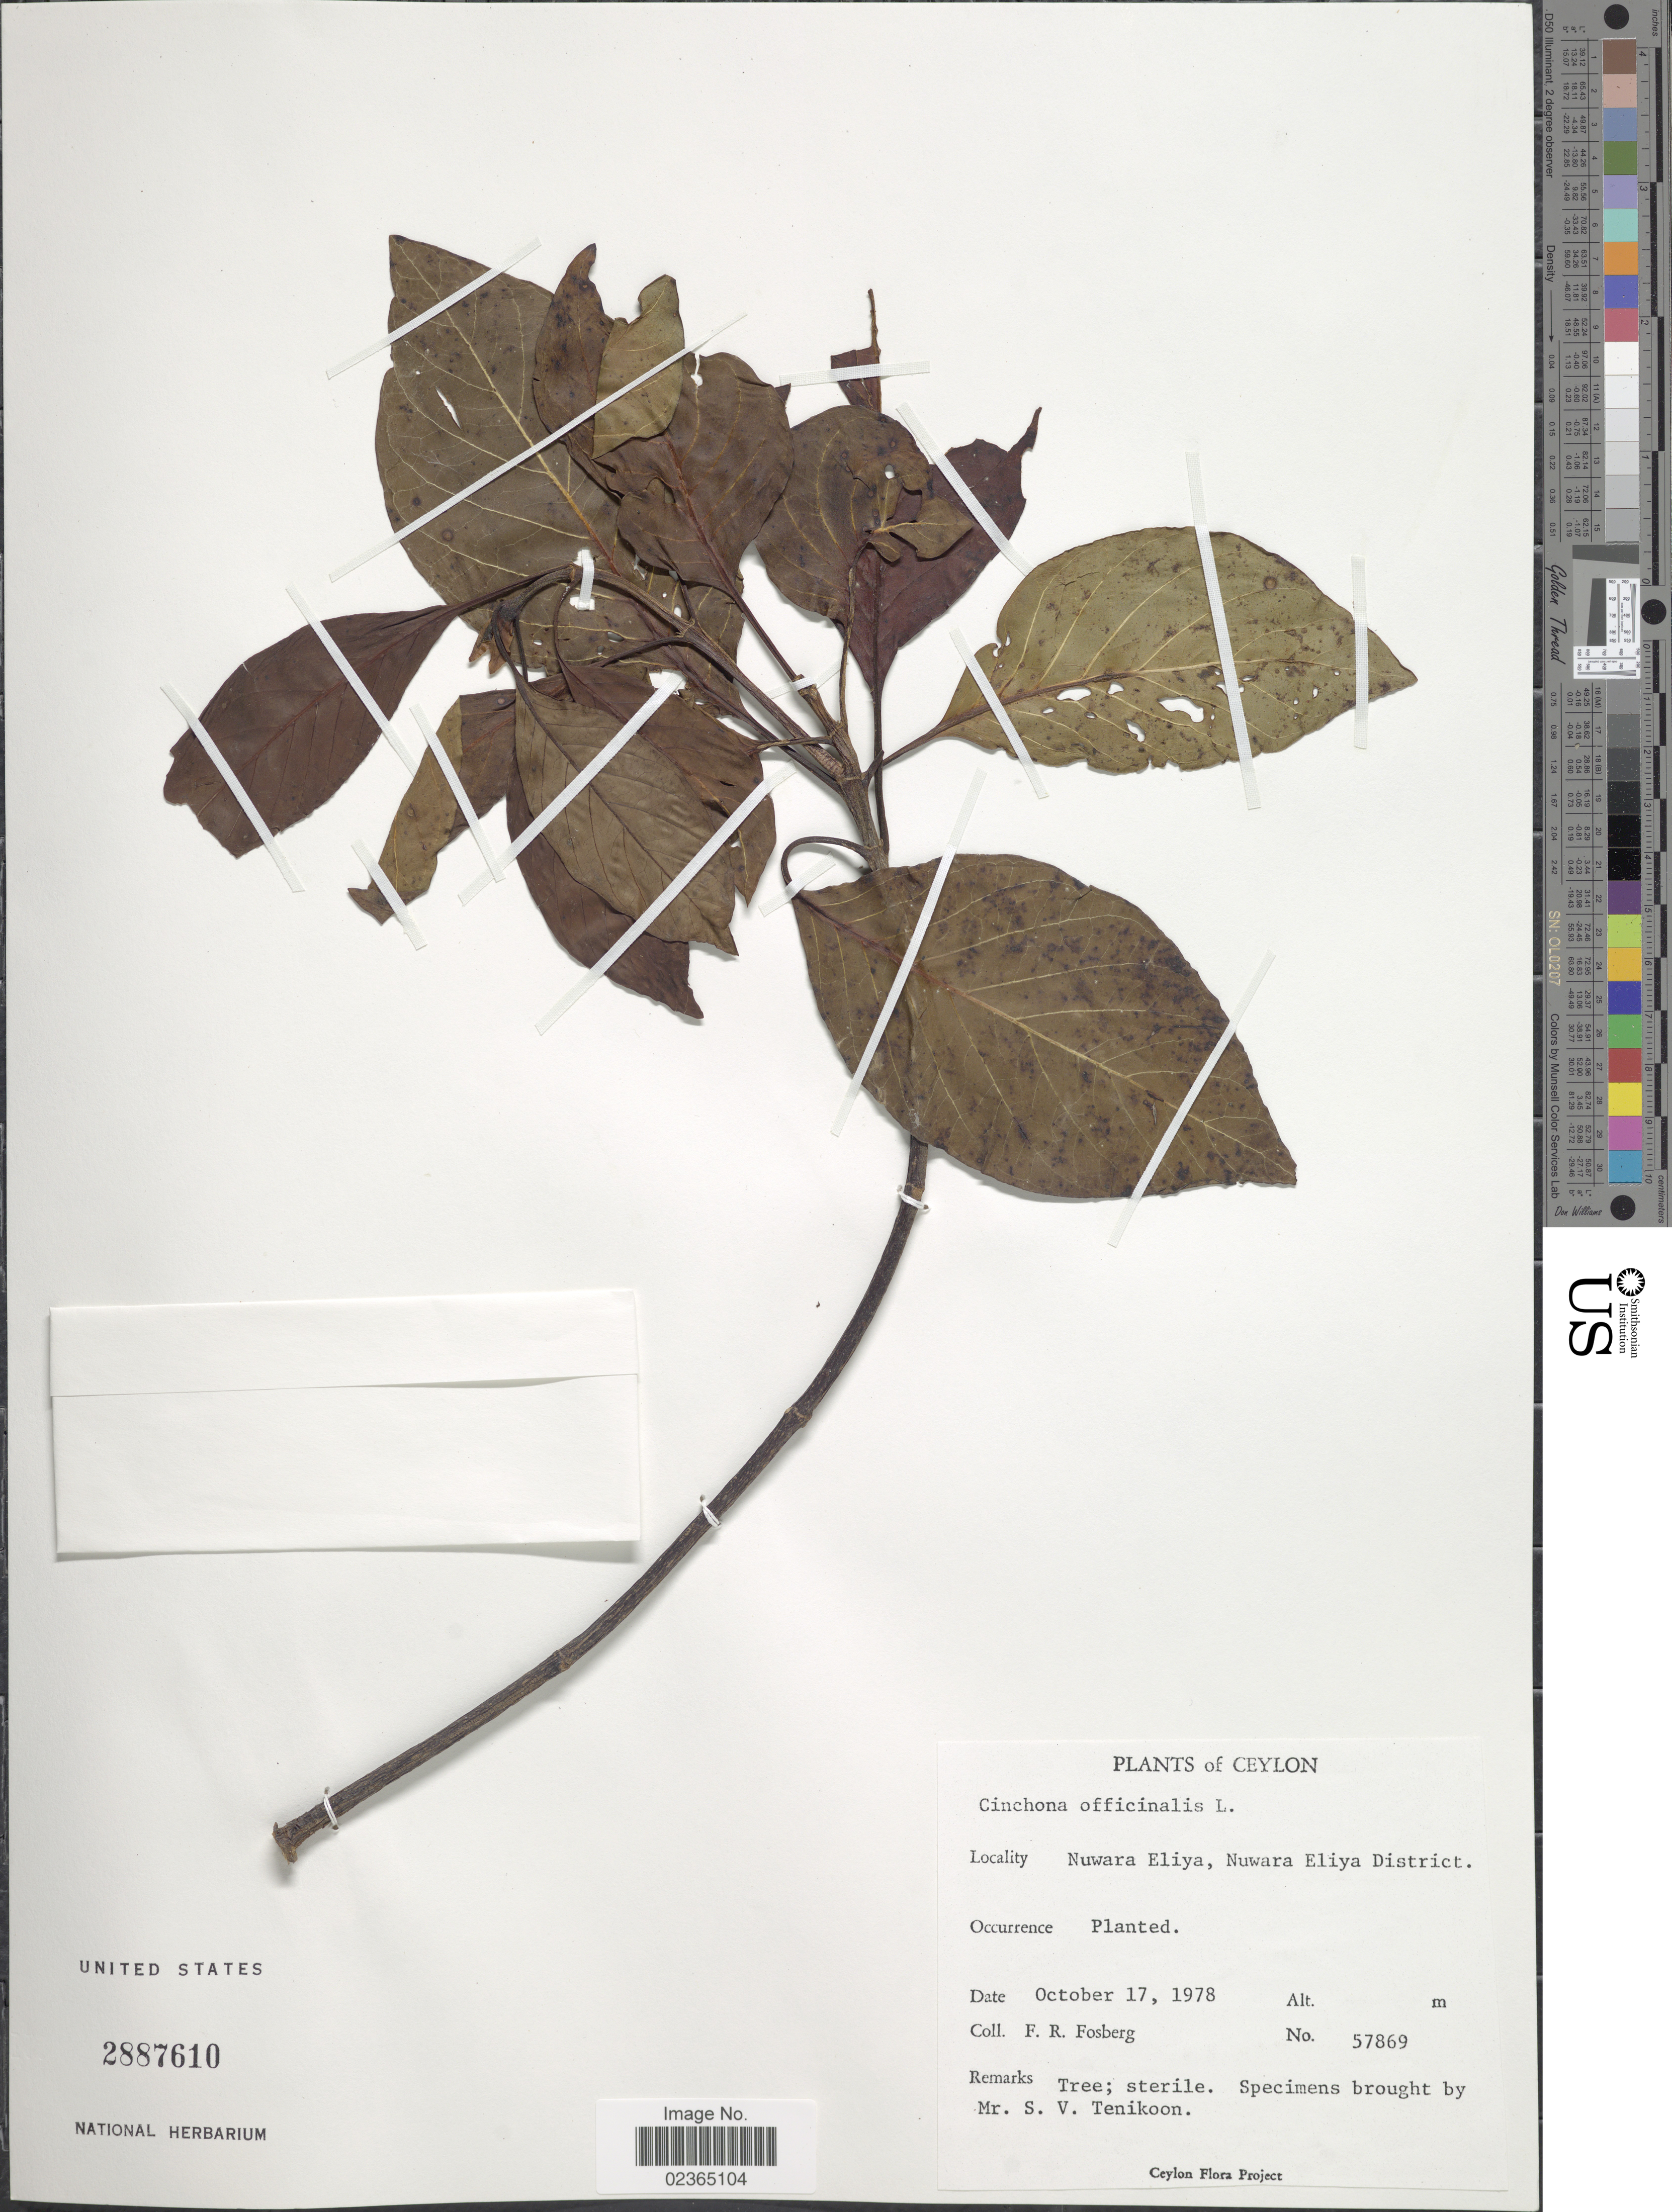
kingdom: Plantae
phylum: Tracheophyta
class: Magnoliopsida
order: Gentianales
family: Rubiaceae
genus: Cinchona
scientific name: Cinchona officinalis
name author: L.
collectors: F. R. Fosberg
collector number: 57869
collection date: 1978-10-17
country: Sri Lanka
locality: Ceylon. Nuwara Eliya District, Nuwara Eliya District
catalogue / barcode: US 2887610